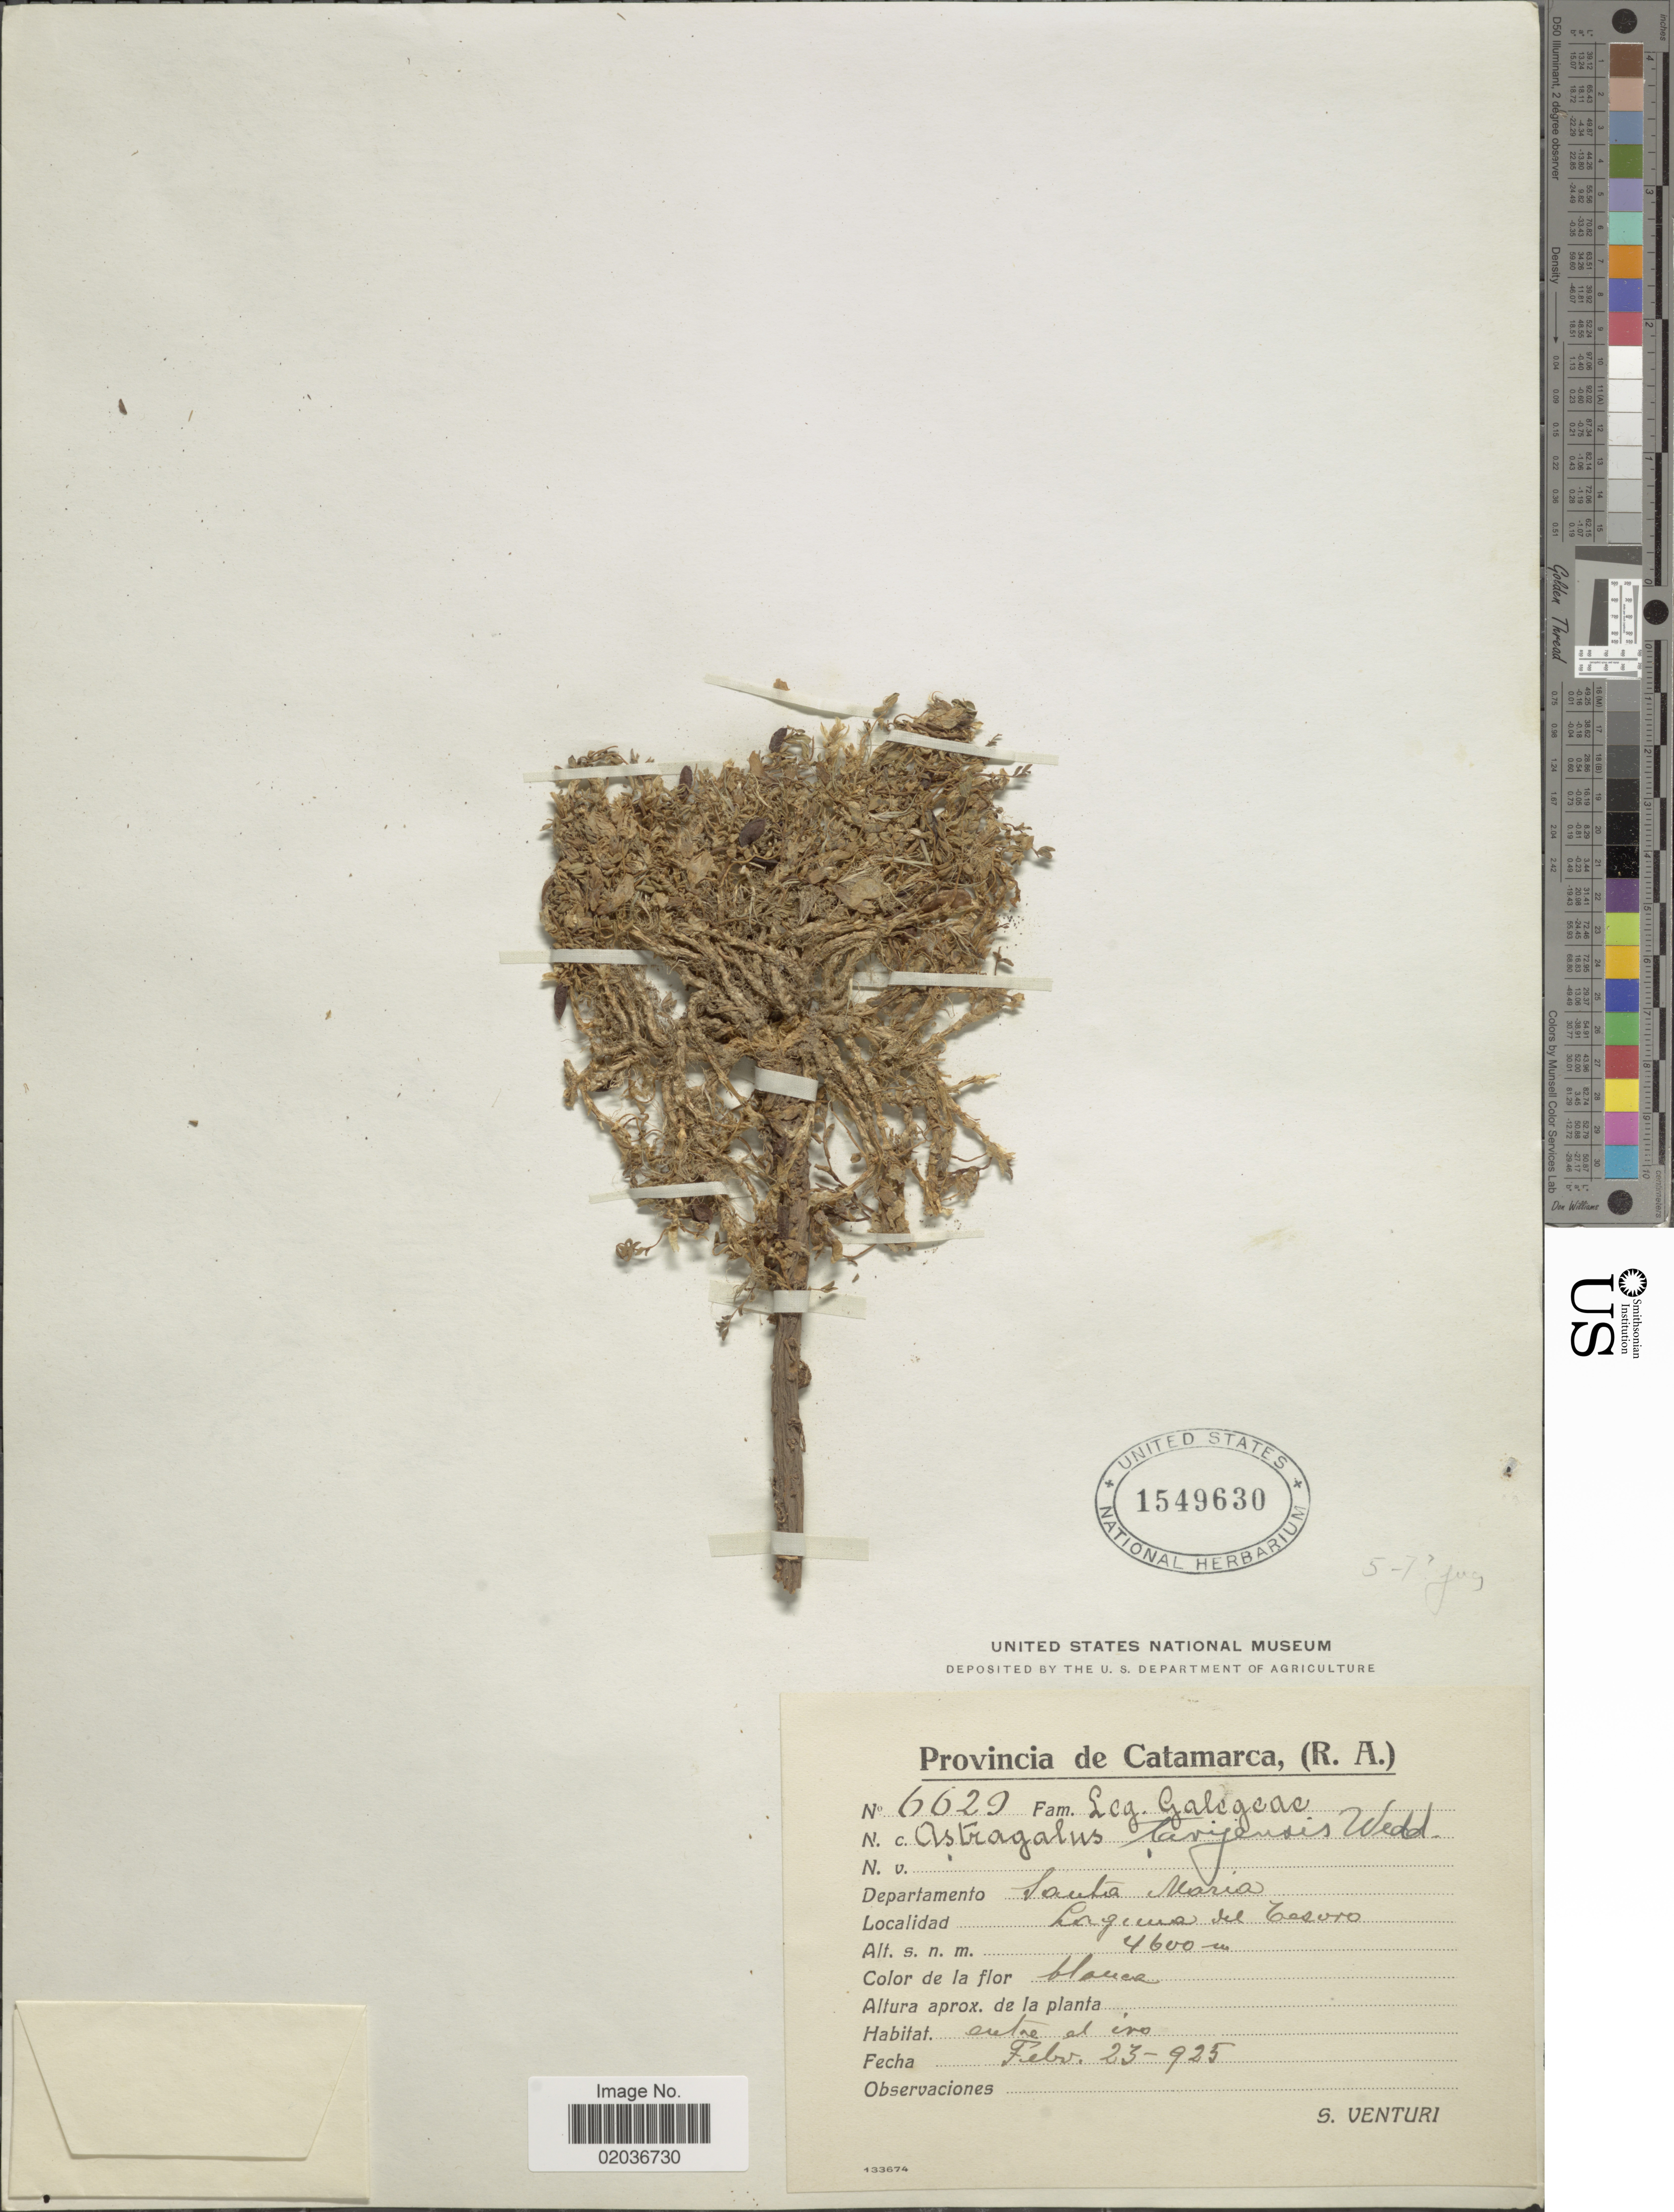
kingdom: Plantae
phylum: Tracheophyta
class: Magnoliopsida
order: Fabales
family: Fabaceae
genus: Astragalus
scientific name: Astragalus tarijensis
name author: Wedd.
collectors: S. Venturi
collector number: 6629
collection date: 1925-02-23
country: Argentina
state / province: Catamarca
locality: (R.A.) Departamento Santa Maria, Laguna del Casoro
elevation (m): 4600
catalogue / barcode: US 1549630